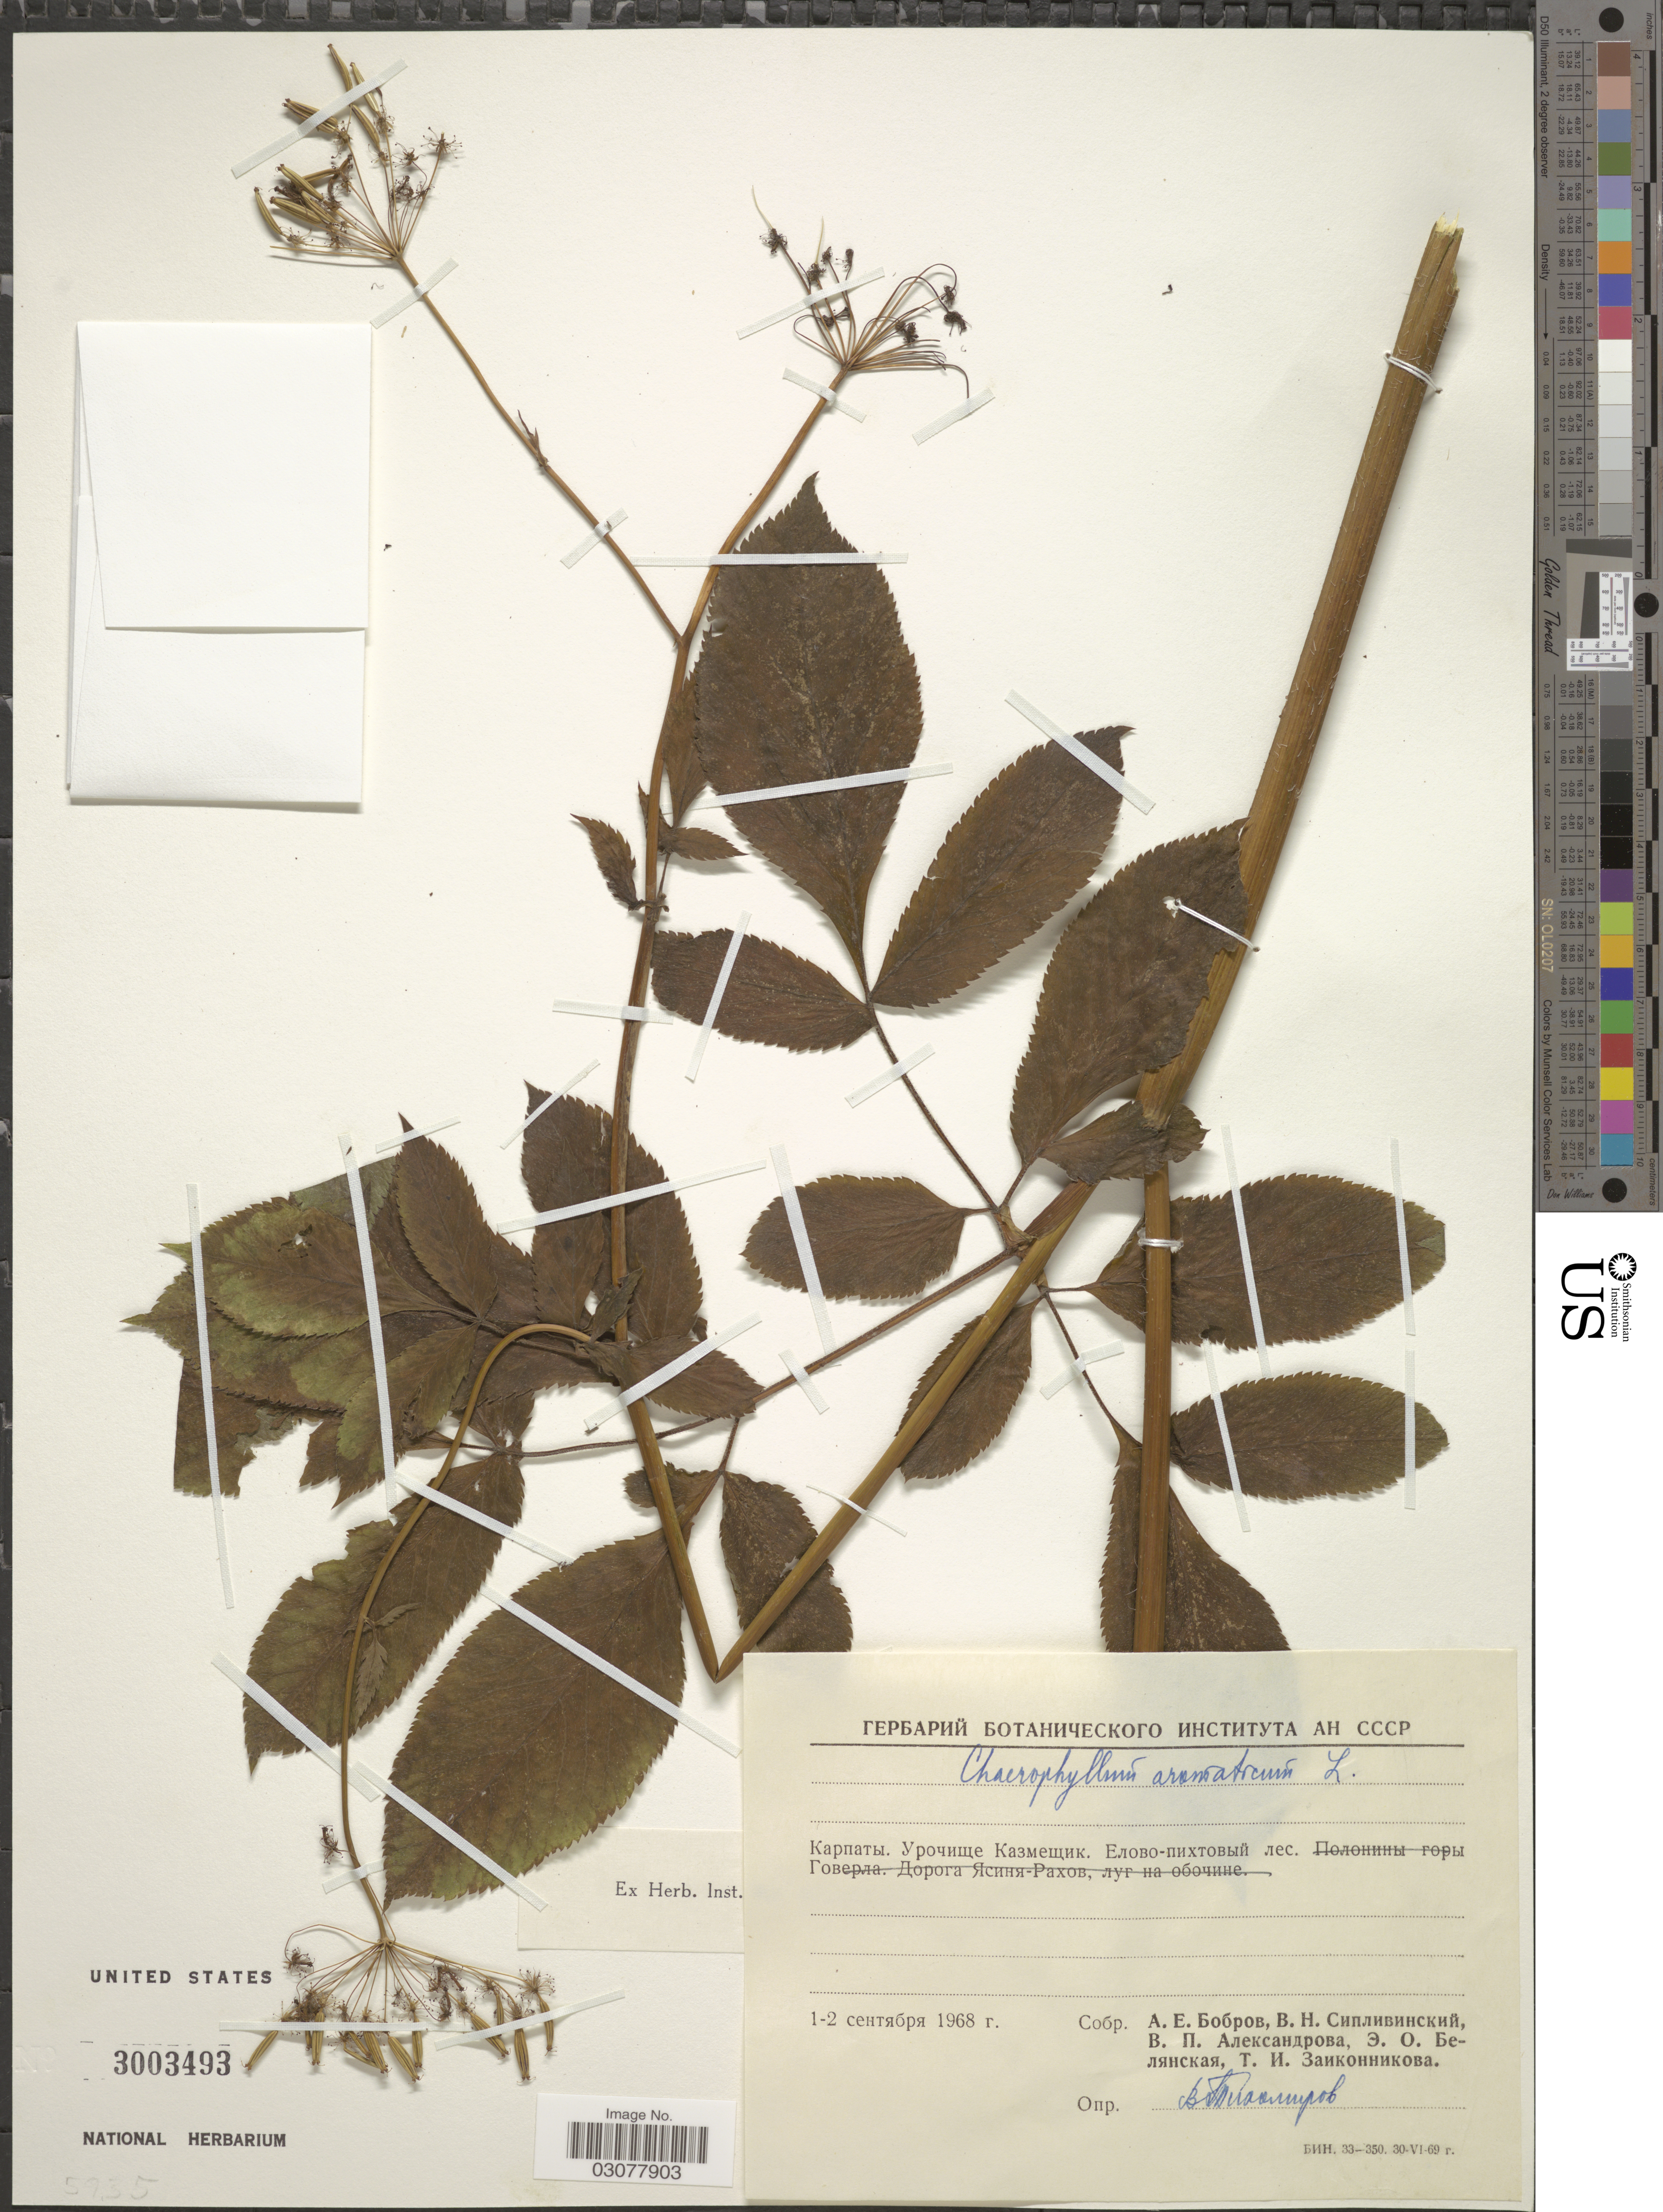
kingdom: Plantae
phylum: Tracheophyta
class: Magnoliopsida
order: Apiales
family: Apiaceae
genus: Chaerophyllum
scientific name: Chaerophyllum aromaticum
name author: L.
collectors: Collector illegible, Collector illegible, Collector illegible, Collector illegible & Collector illegible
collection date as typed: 1-2 X 1968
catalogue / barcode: US 3003493